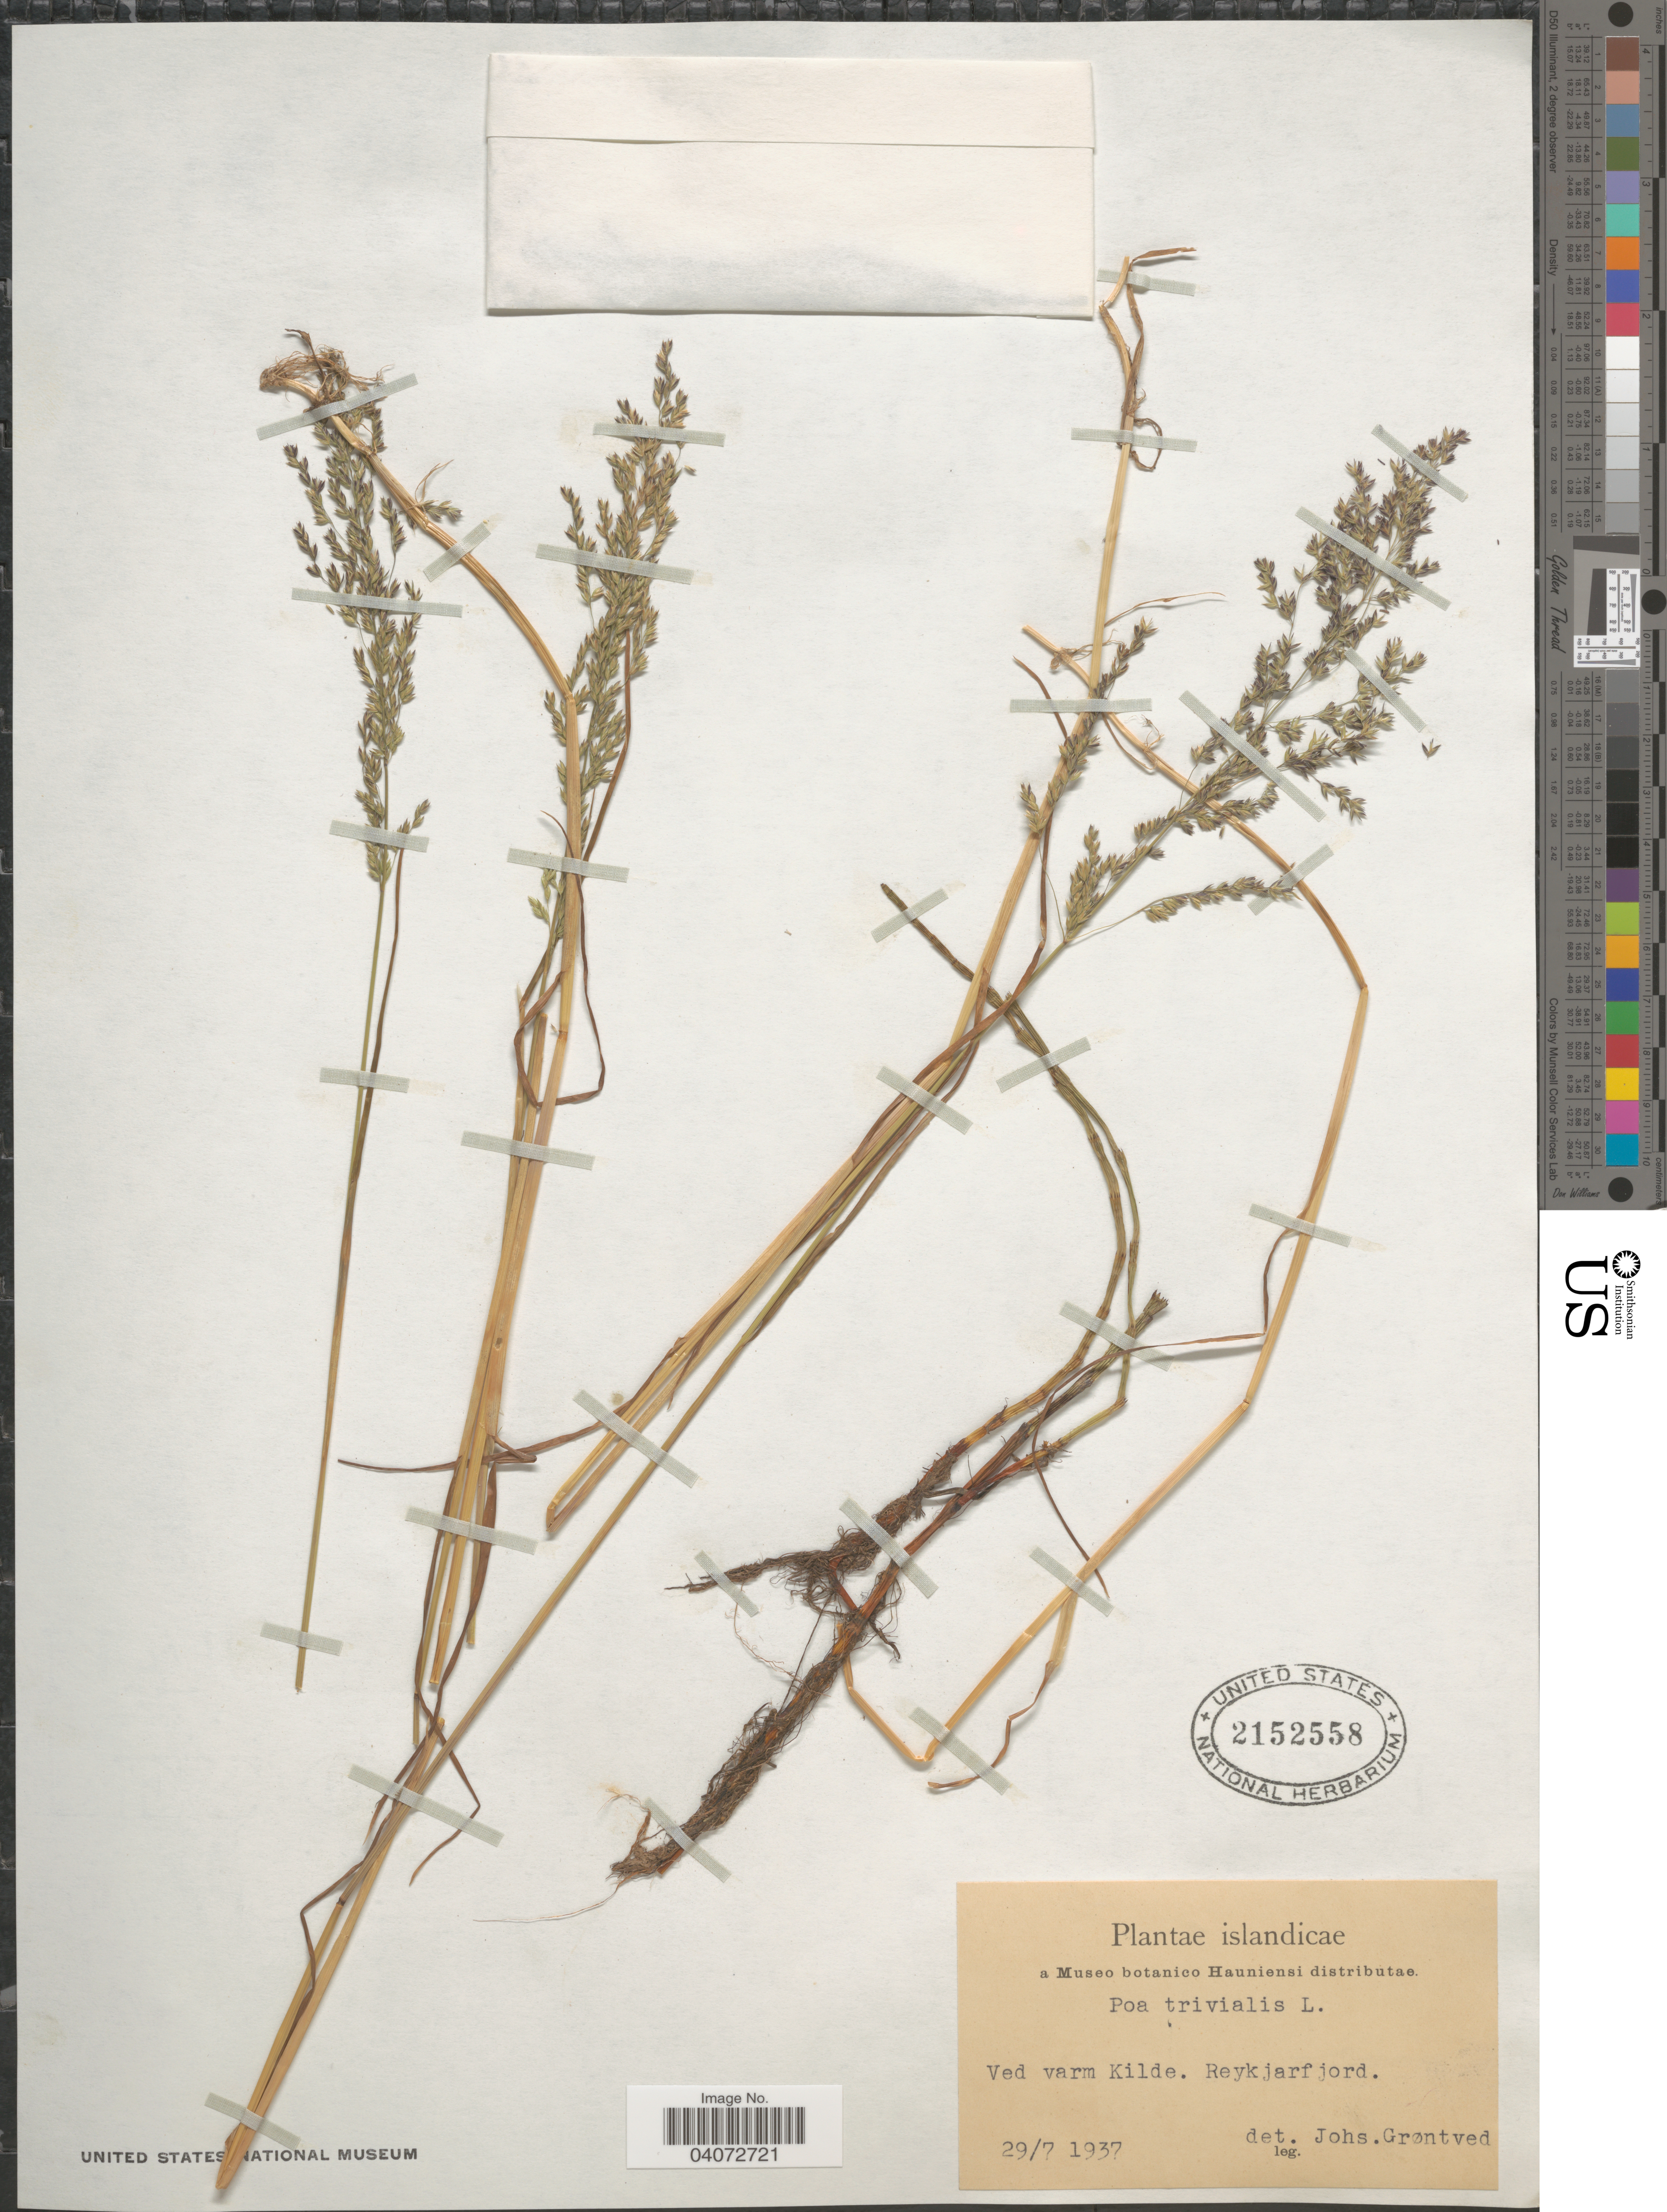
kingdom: Plantae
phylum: Tracheophyta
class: Liliopsida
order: Poales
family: Poaceae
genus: Poa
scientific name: Poa trivialis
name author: L.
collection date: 1937-07-29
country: Iceland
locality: Islandicae. Ved varm Kilde. Reykjarfjord.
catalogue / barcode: US 2152558